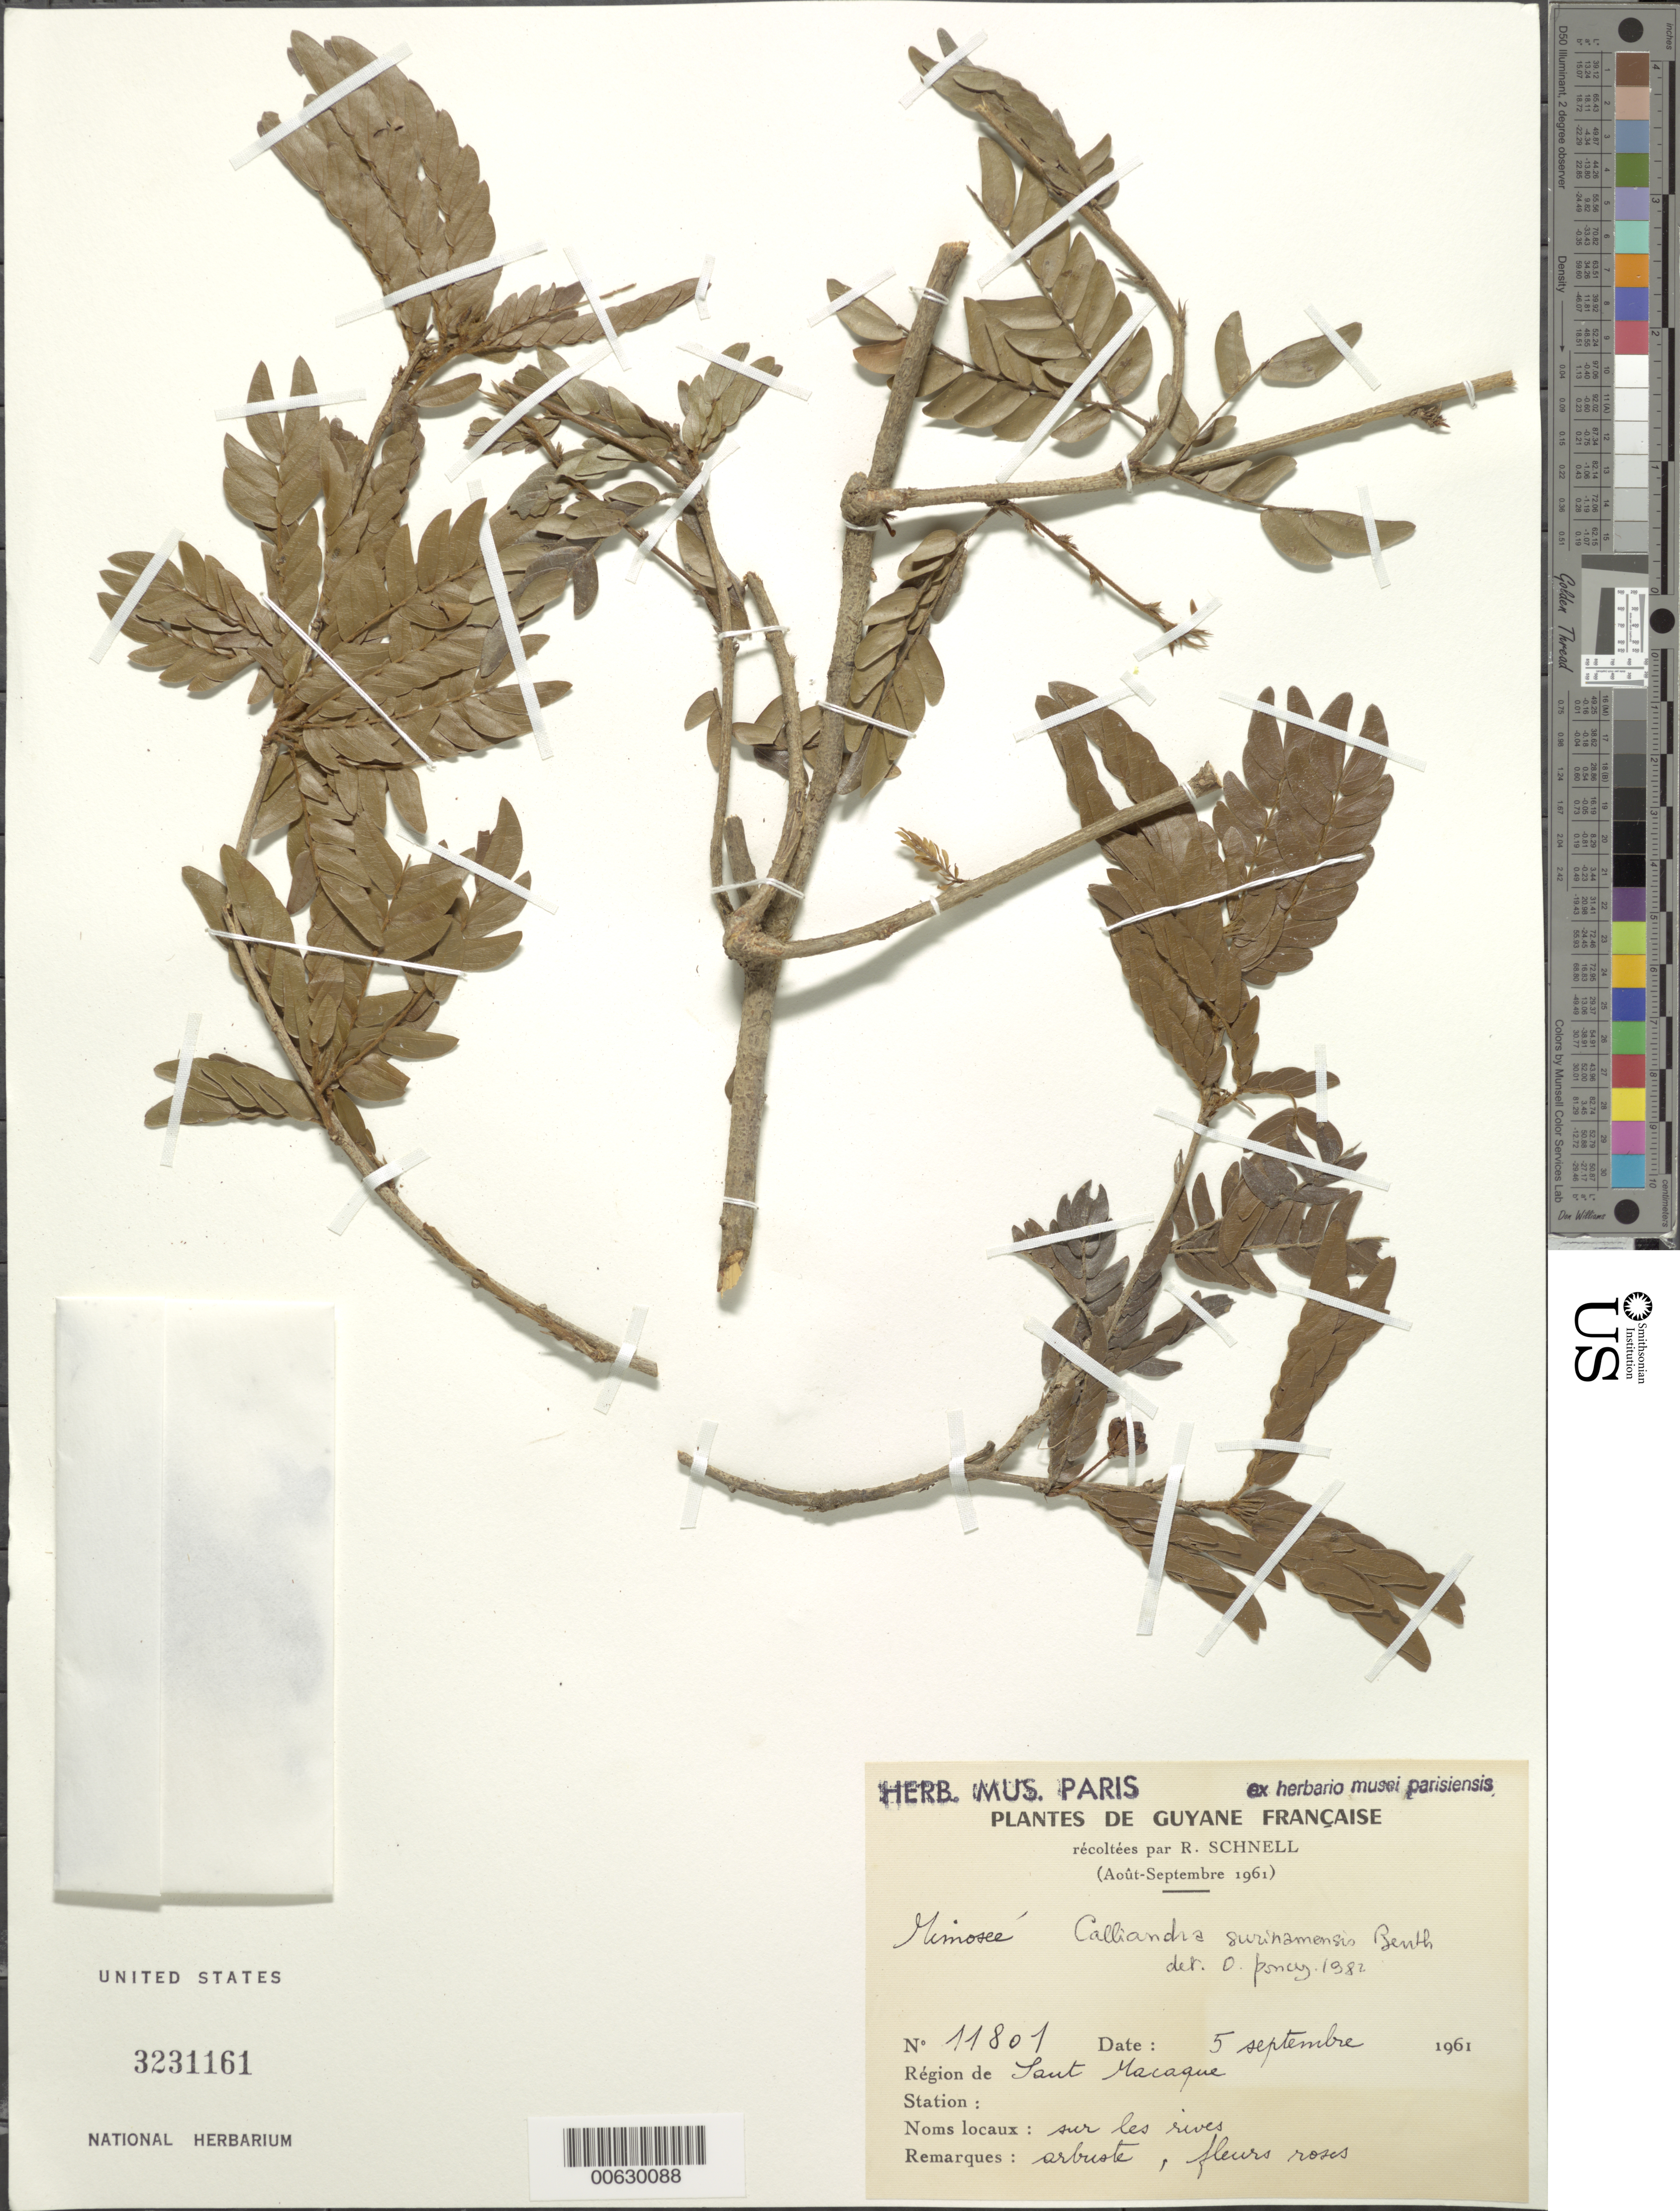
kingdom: Plantae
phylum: Tracheophyta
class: Magnoliopsida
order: Fabales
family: Fabaceae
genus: Calliandra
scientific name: Calliandra surinamensis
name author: Benth.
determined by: Poncy, O.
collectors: R. A. Schnell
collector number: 11801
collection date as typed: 5-Sep-61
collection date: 1961-09-05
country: French Guiana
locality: Saut Macaque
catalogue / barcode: US 3231161